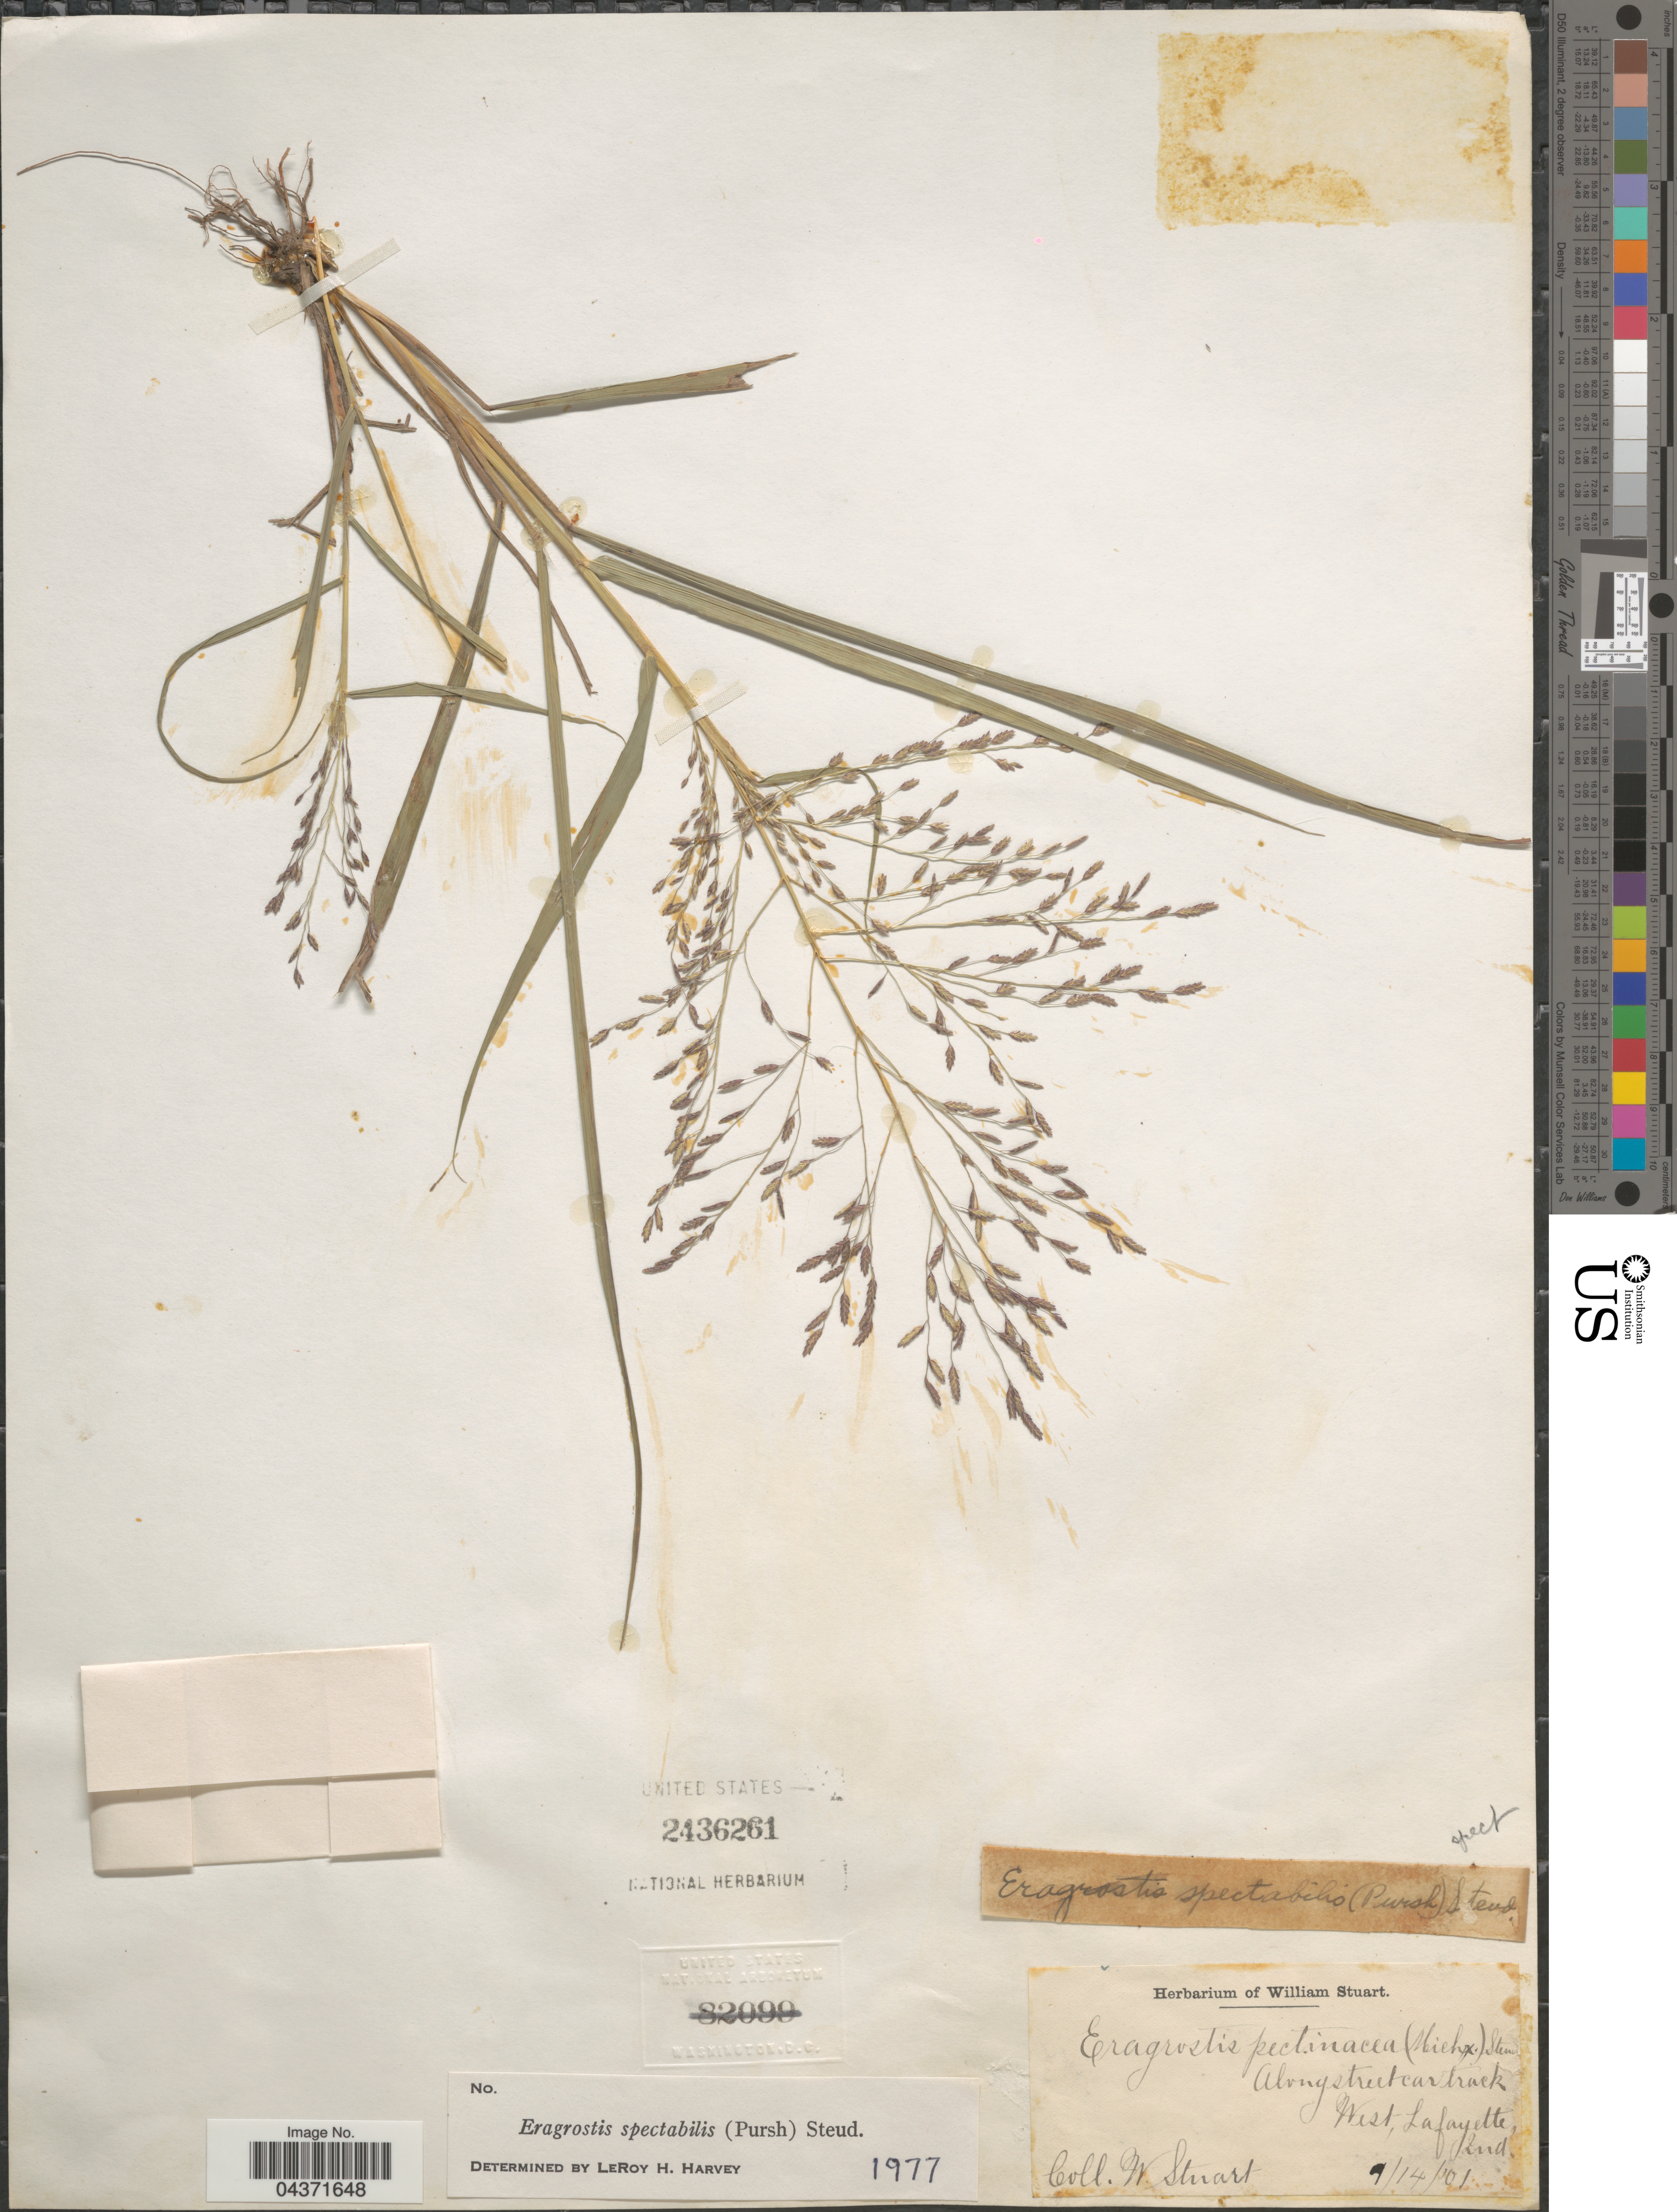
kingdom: Plantae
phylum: Tracheophyta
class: Liliopsida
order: Poales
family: Poaceae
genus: Eragrostis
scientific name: Eragrostis spectabilis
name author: (Pursh) Steud.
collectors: W. Stuart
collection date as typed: Transcribed d/m/y: 14/9/1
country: United States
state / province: Indiana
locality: Along street cartrack. West, Lafayette.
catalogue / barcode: US 2436261